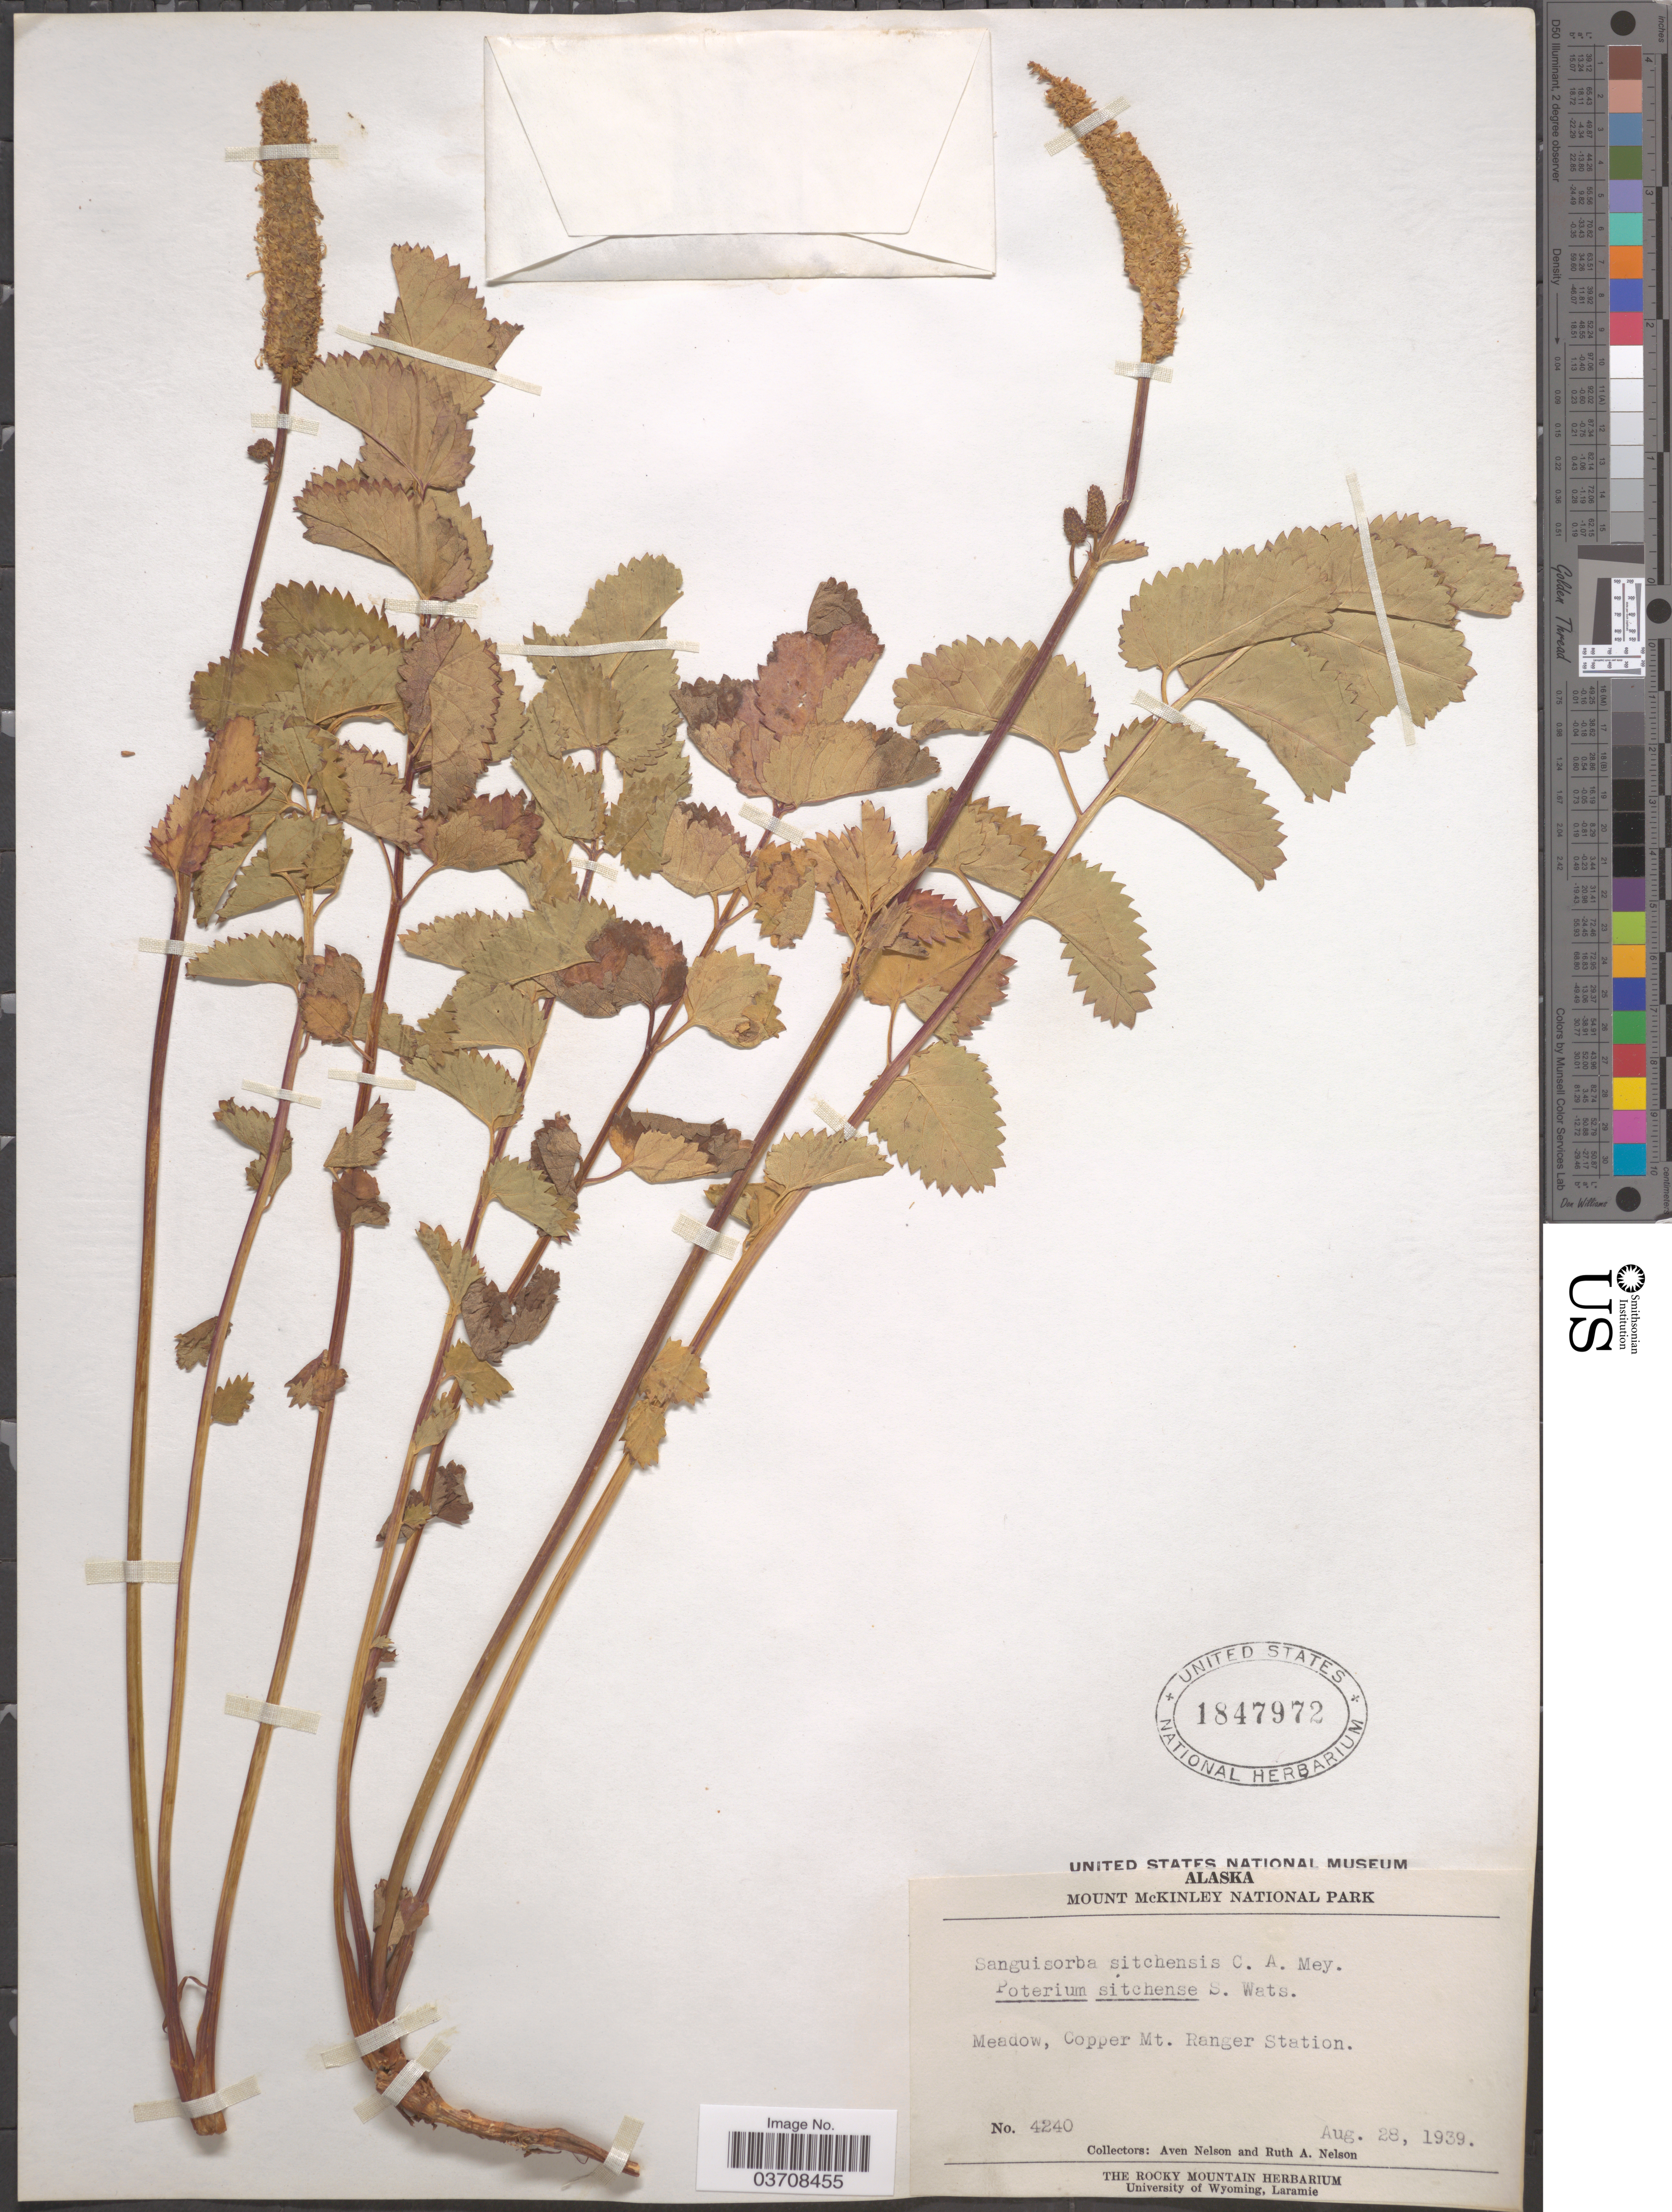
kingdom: Plantae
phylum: Tracheophyta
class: Magnoliopsida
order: Rosales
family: Rosaceae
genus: Sanguisorba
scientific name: Sanguisorba stipulata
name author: Raf.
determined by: Strong, Mark T., (BOT), Smithsonian Institution - National Museum of Natural History (UNITED STATES)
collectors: A. Nelson & R. A. Nelson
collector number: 4240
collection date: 1939-08-28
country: United States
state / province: Alaska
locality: Mount McKinley National Park. Meadow, Copper Mt. Ranger Station.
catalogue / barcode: US 1847972